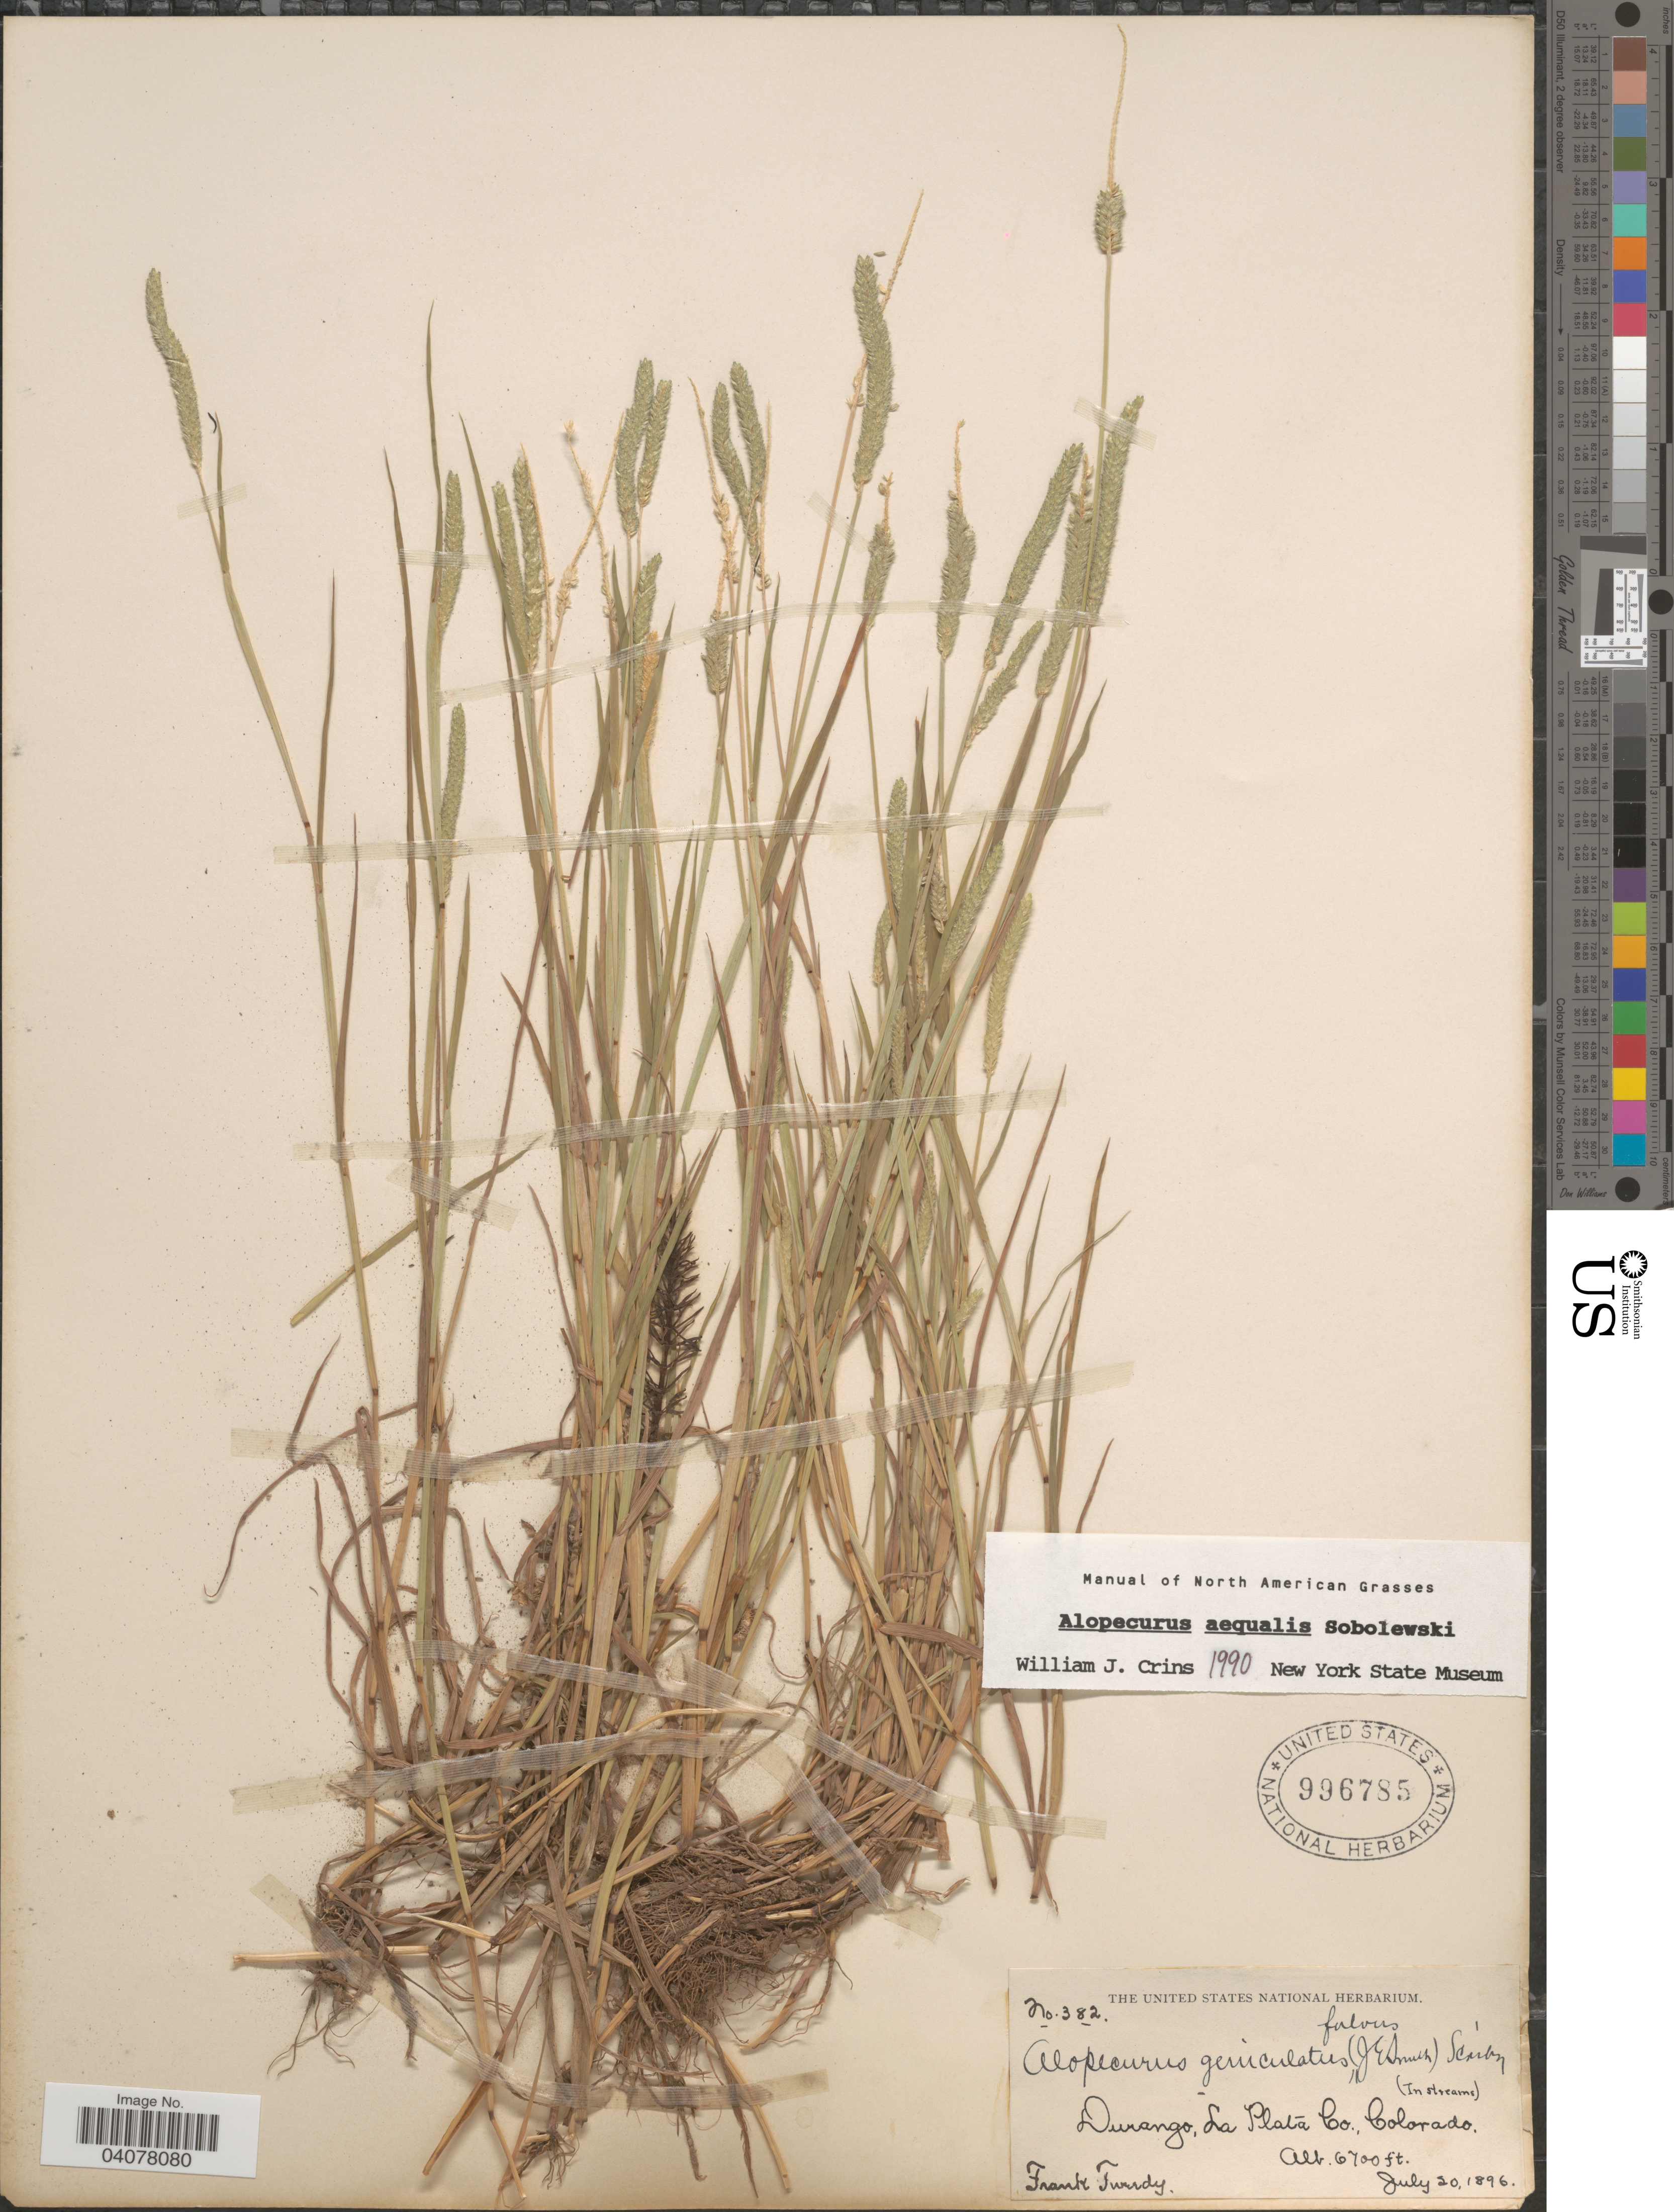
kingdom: Plantae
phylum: Tracheophyta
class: Liliopsida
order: Poales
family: Poaceae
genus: Alopecurus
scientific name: Alopecurus aequalis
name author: Sobol.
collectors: F. Tweedy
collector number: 382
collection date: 1896-07-20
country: United States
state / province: Colorado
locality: Durango, La Plata Co.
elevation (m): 2042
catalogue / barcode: US 996785